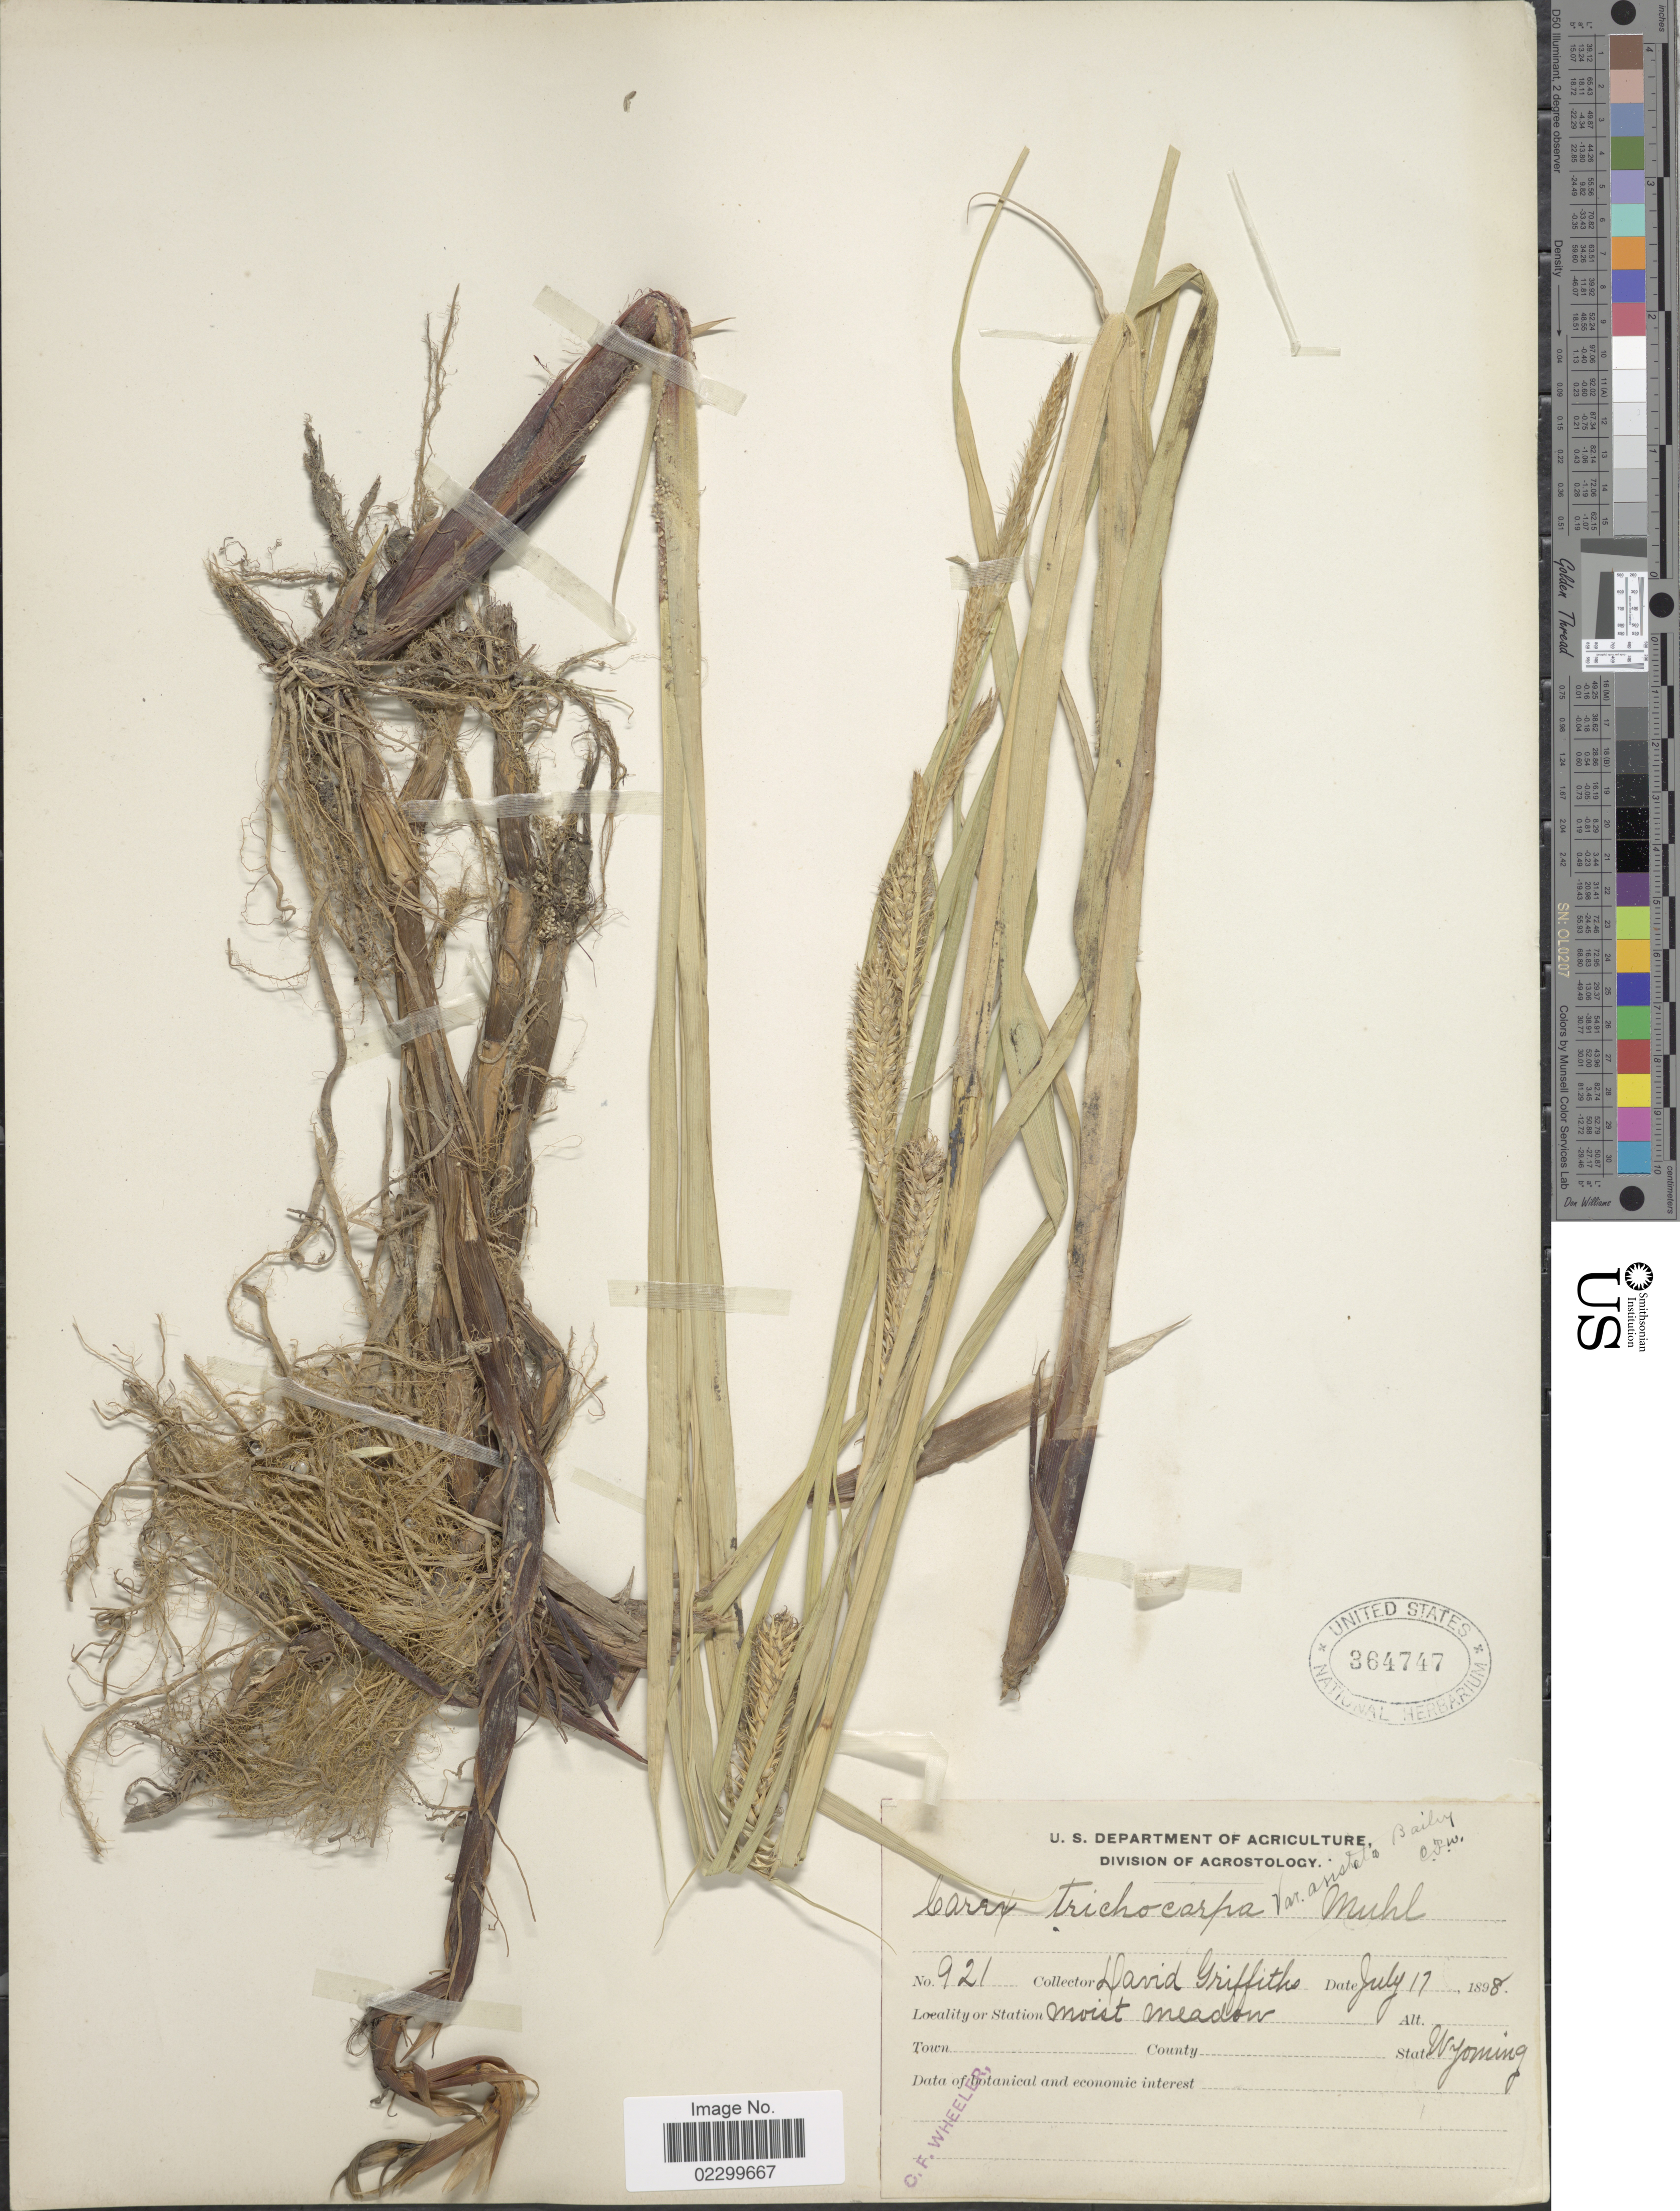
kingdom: Plantae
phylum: Tracheophyta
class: Liliopsida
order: Poales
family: Cyperaceae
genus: Carex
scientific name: Carex atherodes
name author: Spreng.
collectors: D. Griffiths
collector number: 921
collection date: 1898-07-17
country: United States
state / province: Wyoming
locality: Moist meadow.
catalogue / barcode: US 364747